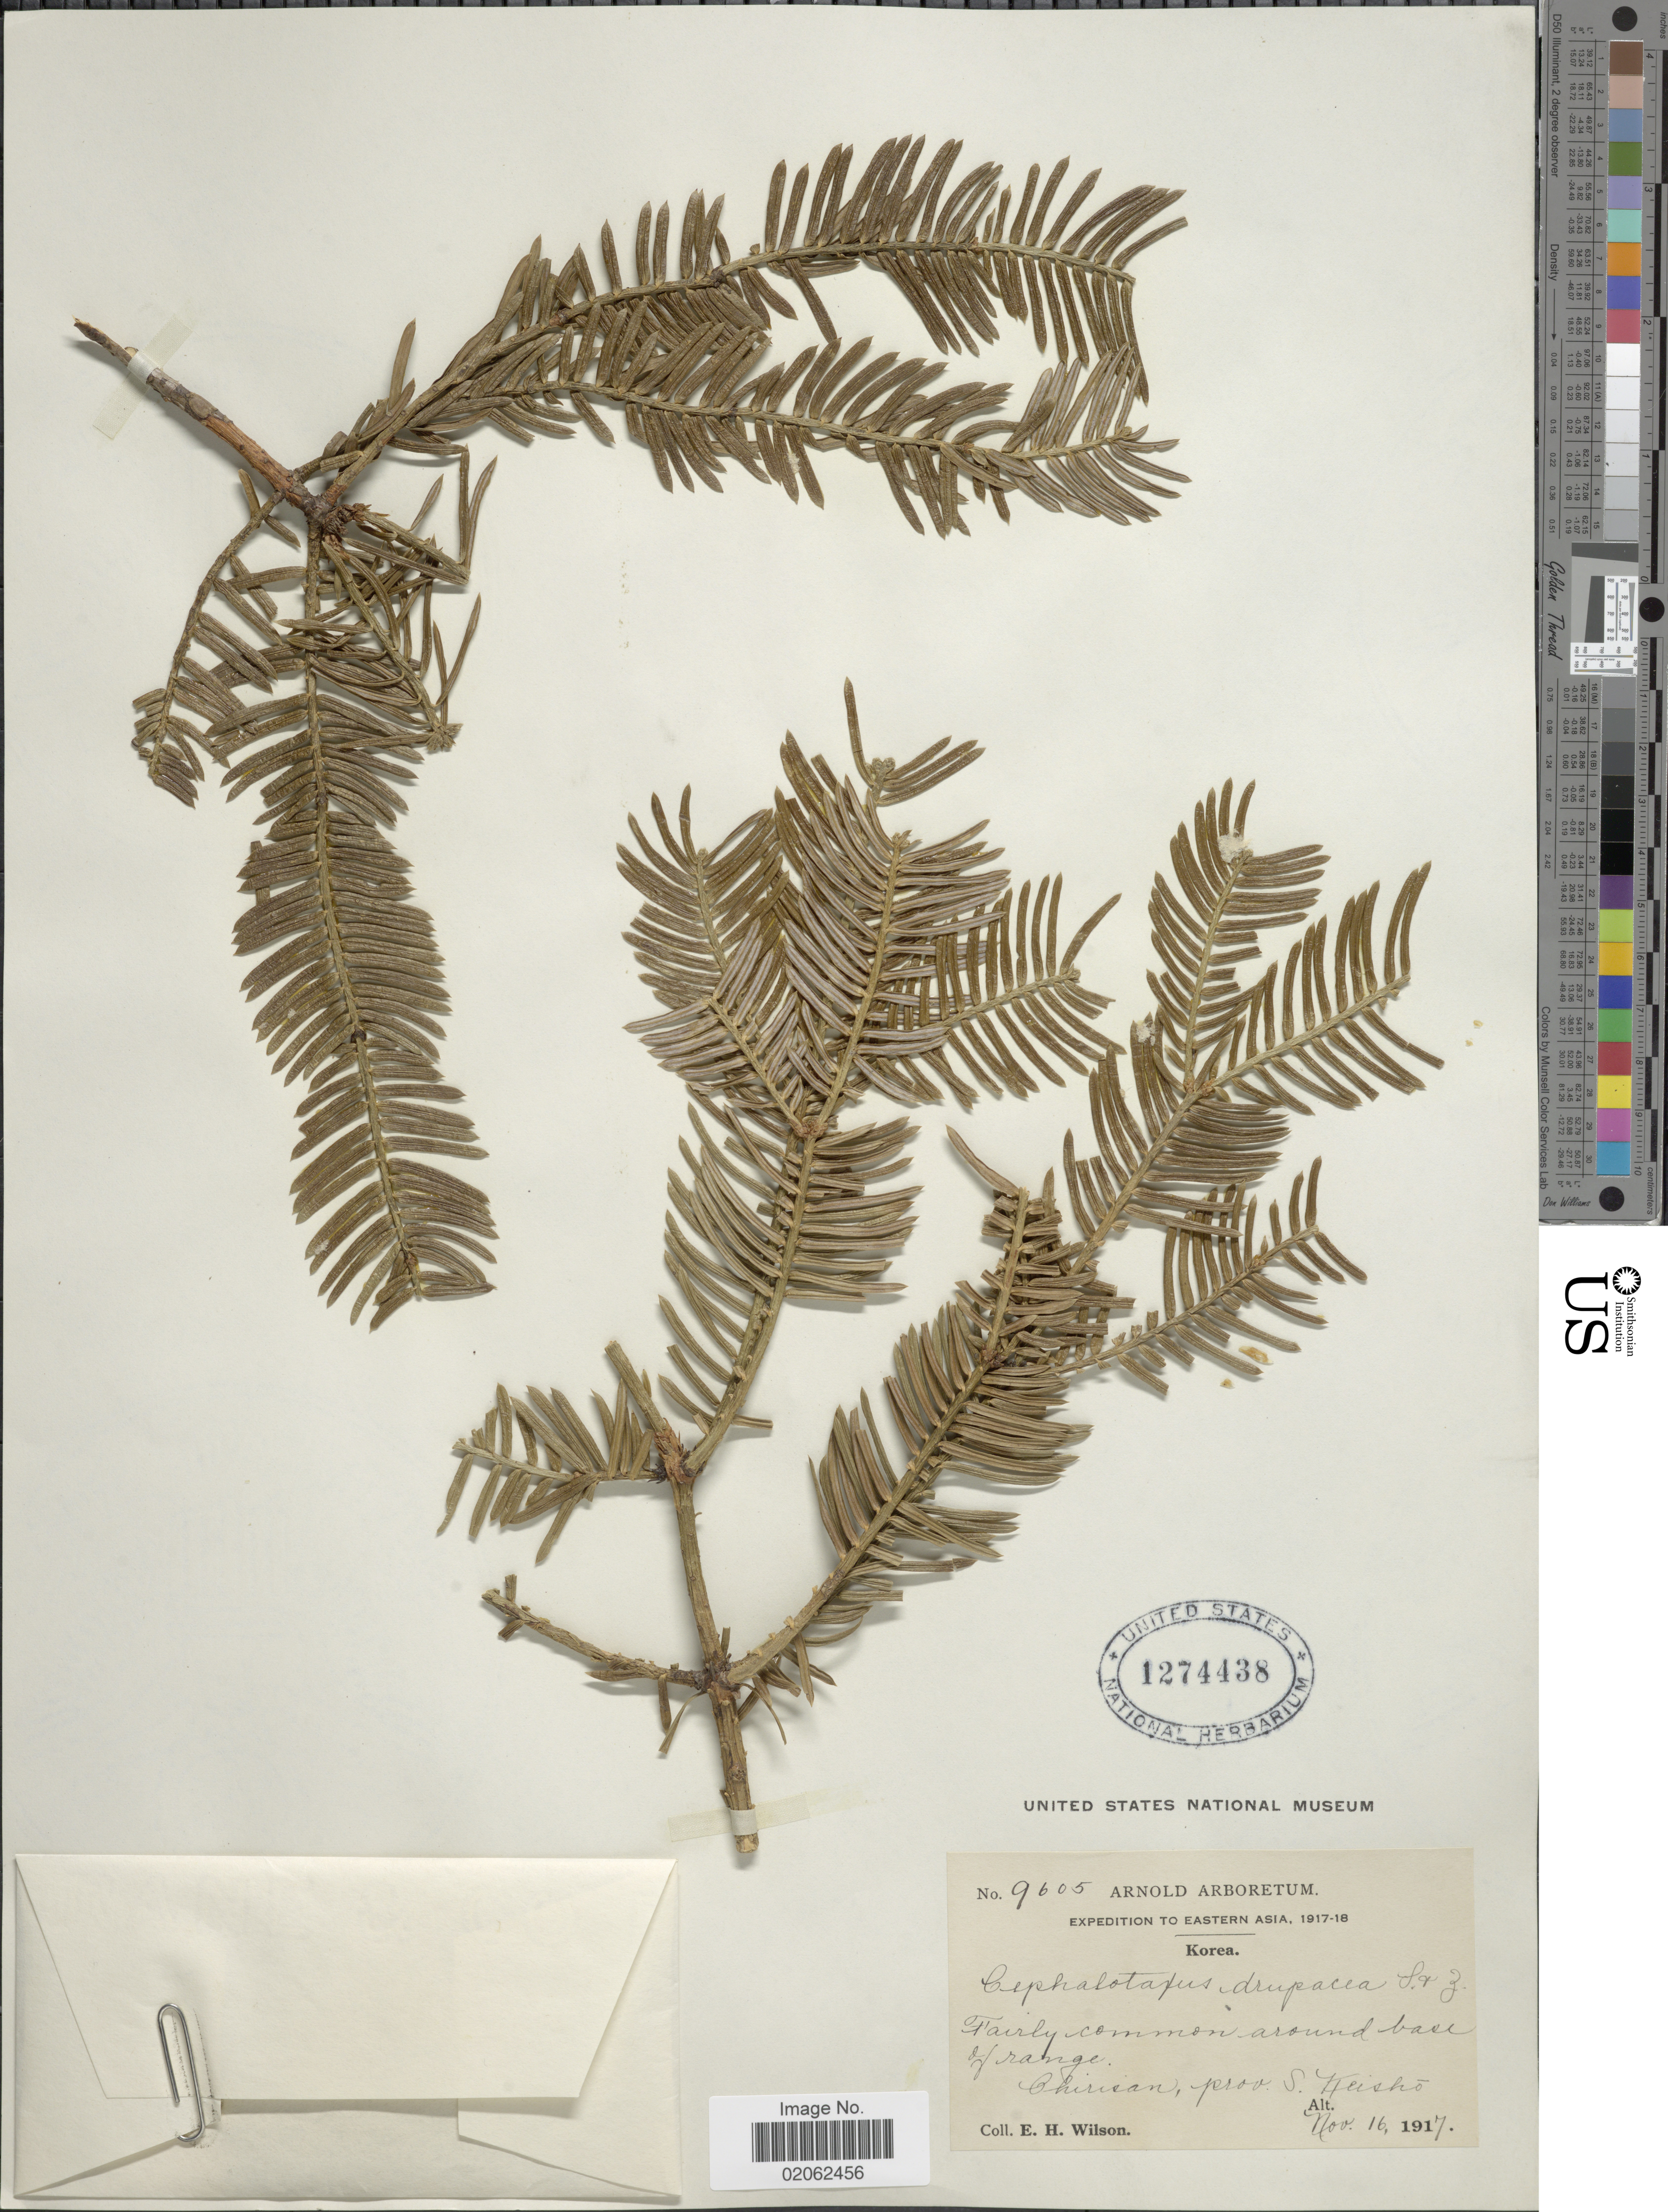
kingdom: Plantae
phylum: Tracheophyta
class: Pinopsida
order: Pinales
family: Cephalotaxaceae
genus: Cephalotaxus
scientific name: Cephalotaxus koreana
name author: Nak.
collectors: E. Wilson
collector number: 9605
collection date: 1917-11-16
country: South Korea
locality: Eastern Asia. Korea. Chirisan, prov. S. Keisho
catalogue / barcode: US 1274438